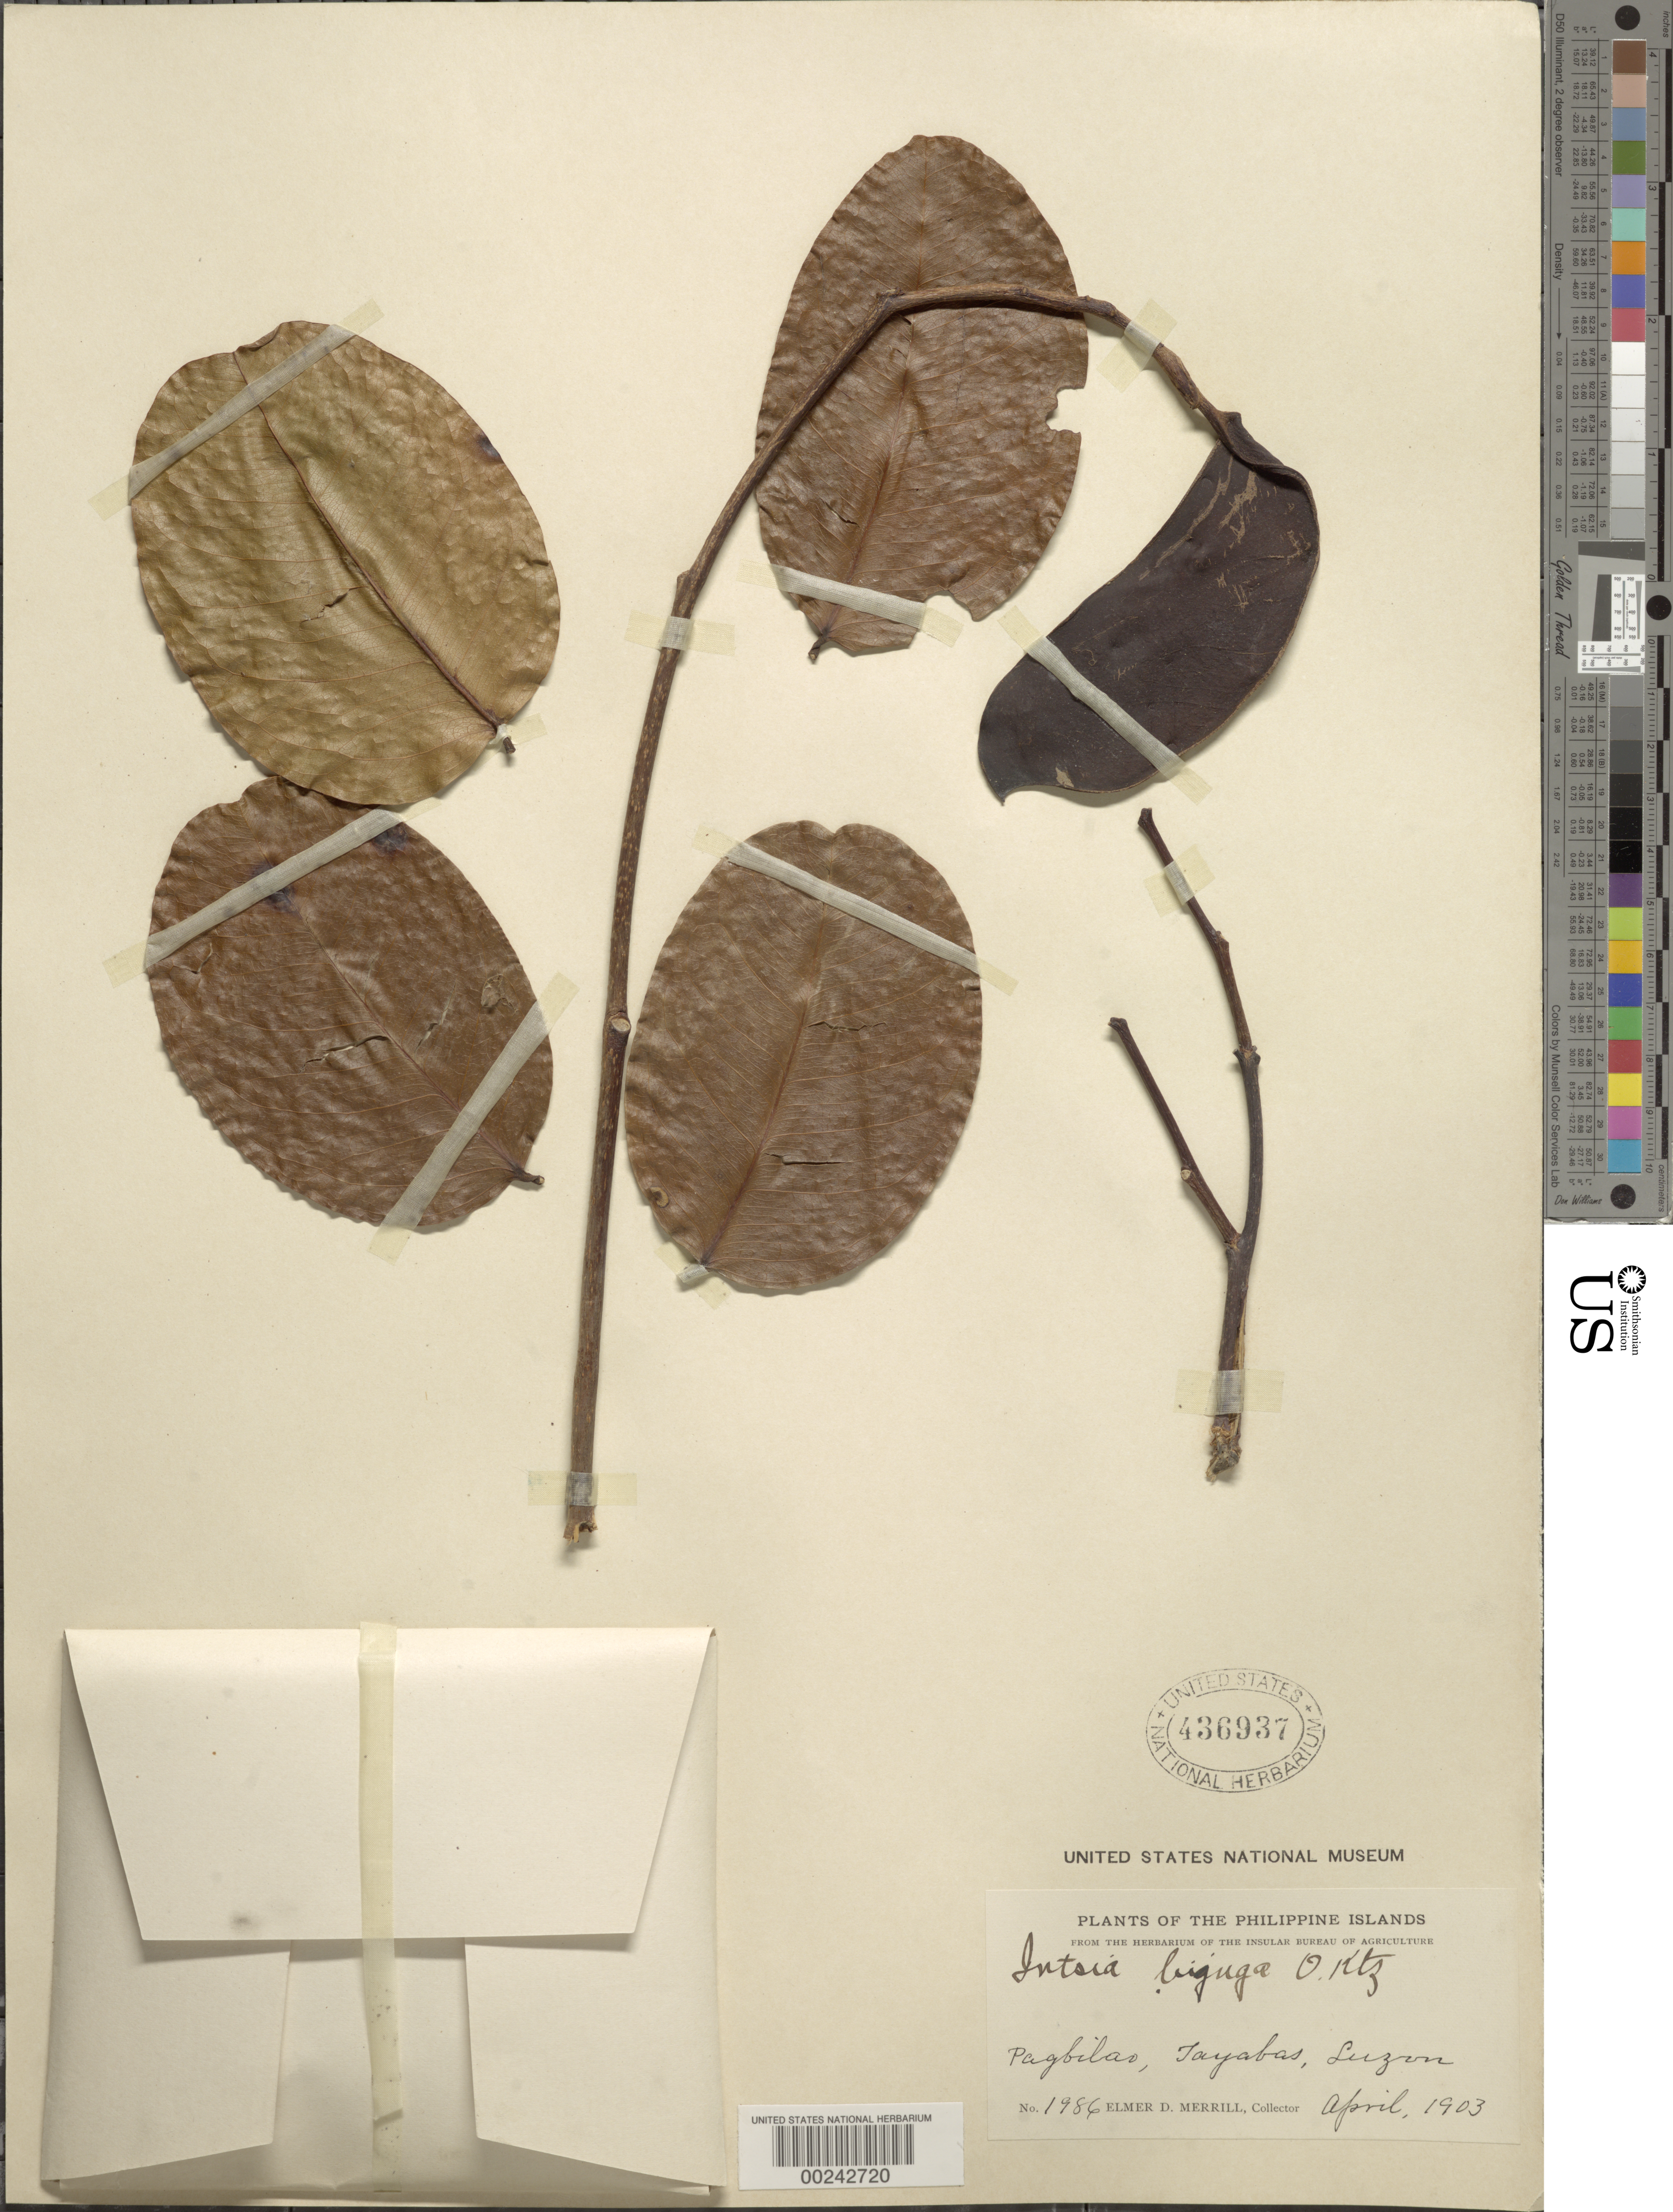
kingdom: Plantae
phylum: Tracheophyta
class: Magnoliopsida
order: Fabales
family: Fabaceae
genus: Intsia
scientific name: Intsia bijuga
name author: (Colebr.) Kuntze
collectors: E. D. Merrill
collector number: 1986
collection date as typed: Apr 1903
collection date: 1903-04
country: Philippines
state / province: Calabarzon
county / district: Quezon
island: Luzon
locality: Pagbilao, tayabas prov. [= quezon province]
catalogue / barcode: US 436937